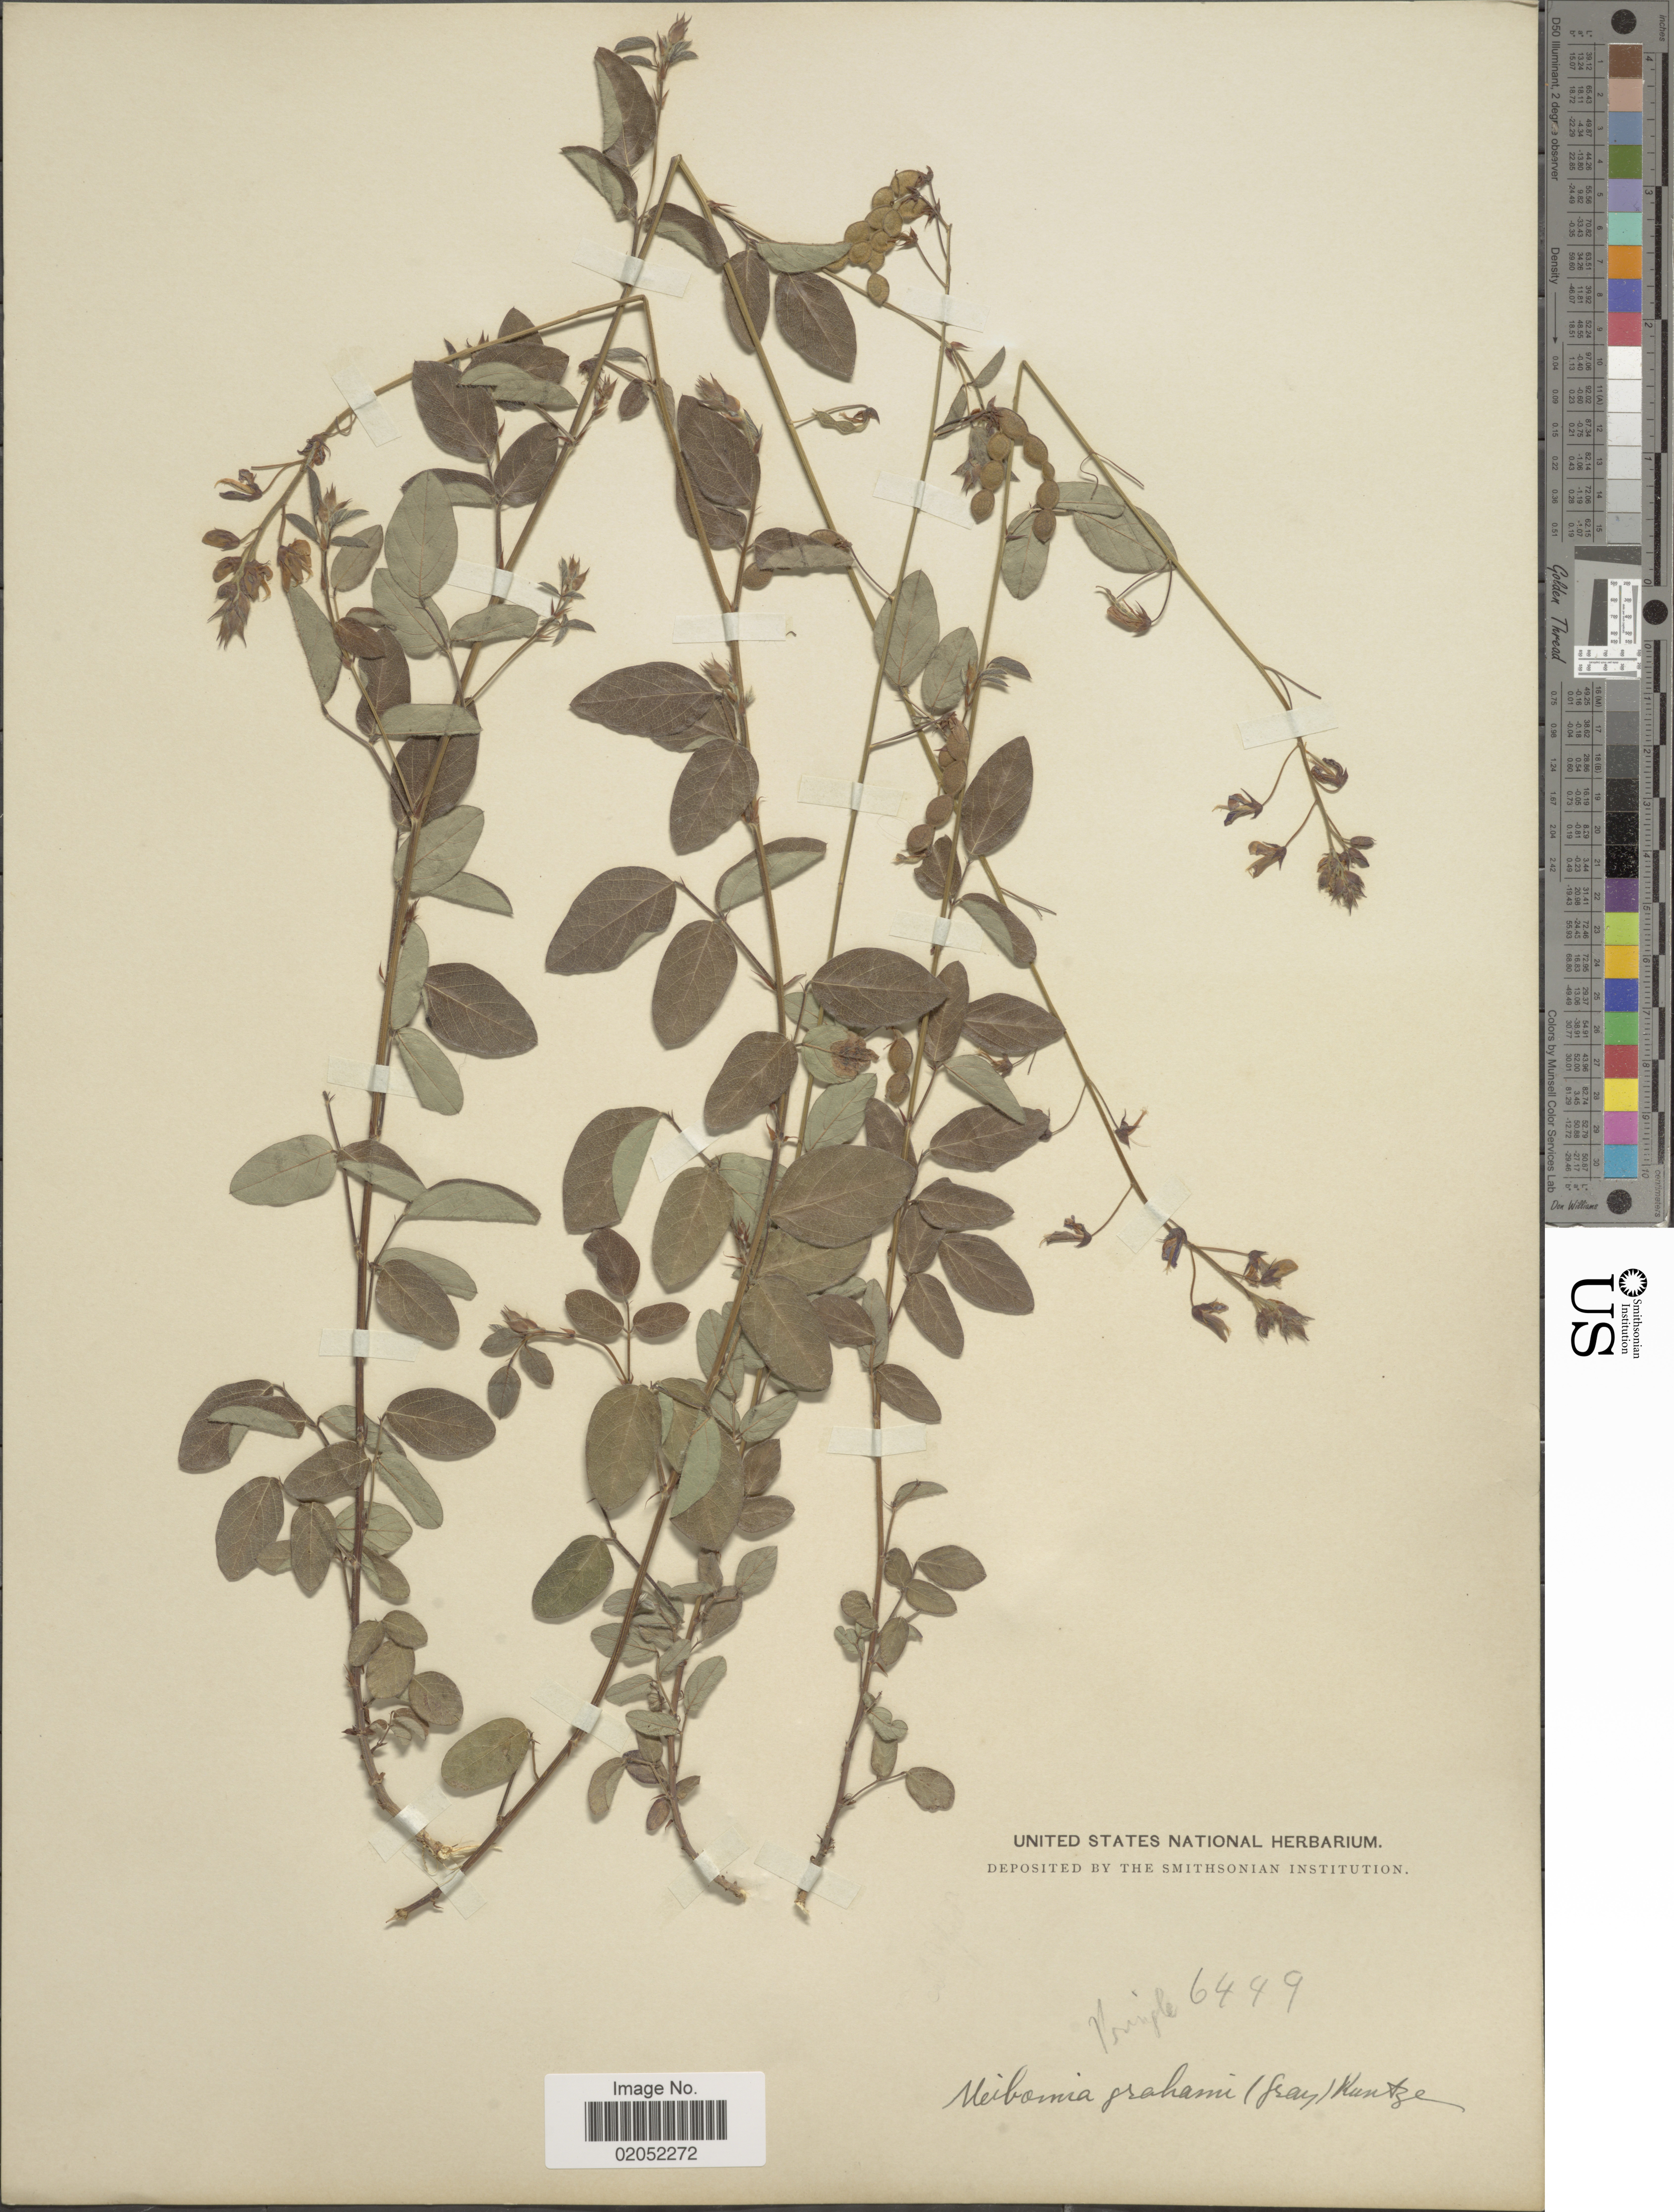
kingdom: Plantae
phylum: Tracheophyta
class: Magnoliopsida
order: Fabales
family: Fabaceae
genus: Desmodium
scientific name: Desmodium grahamii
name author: A. Gray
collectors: -- Pringle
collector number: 6449